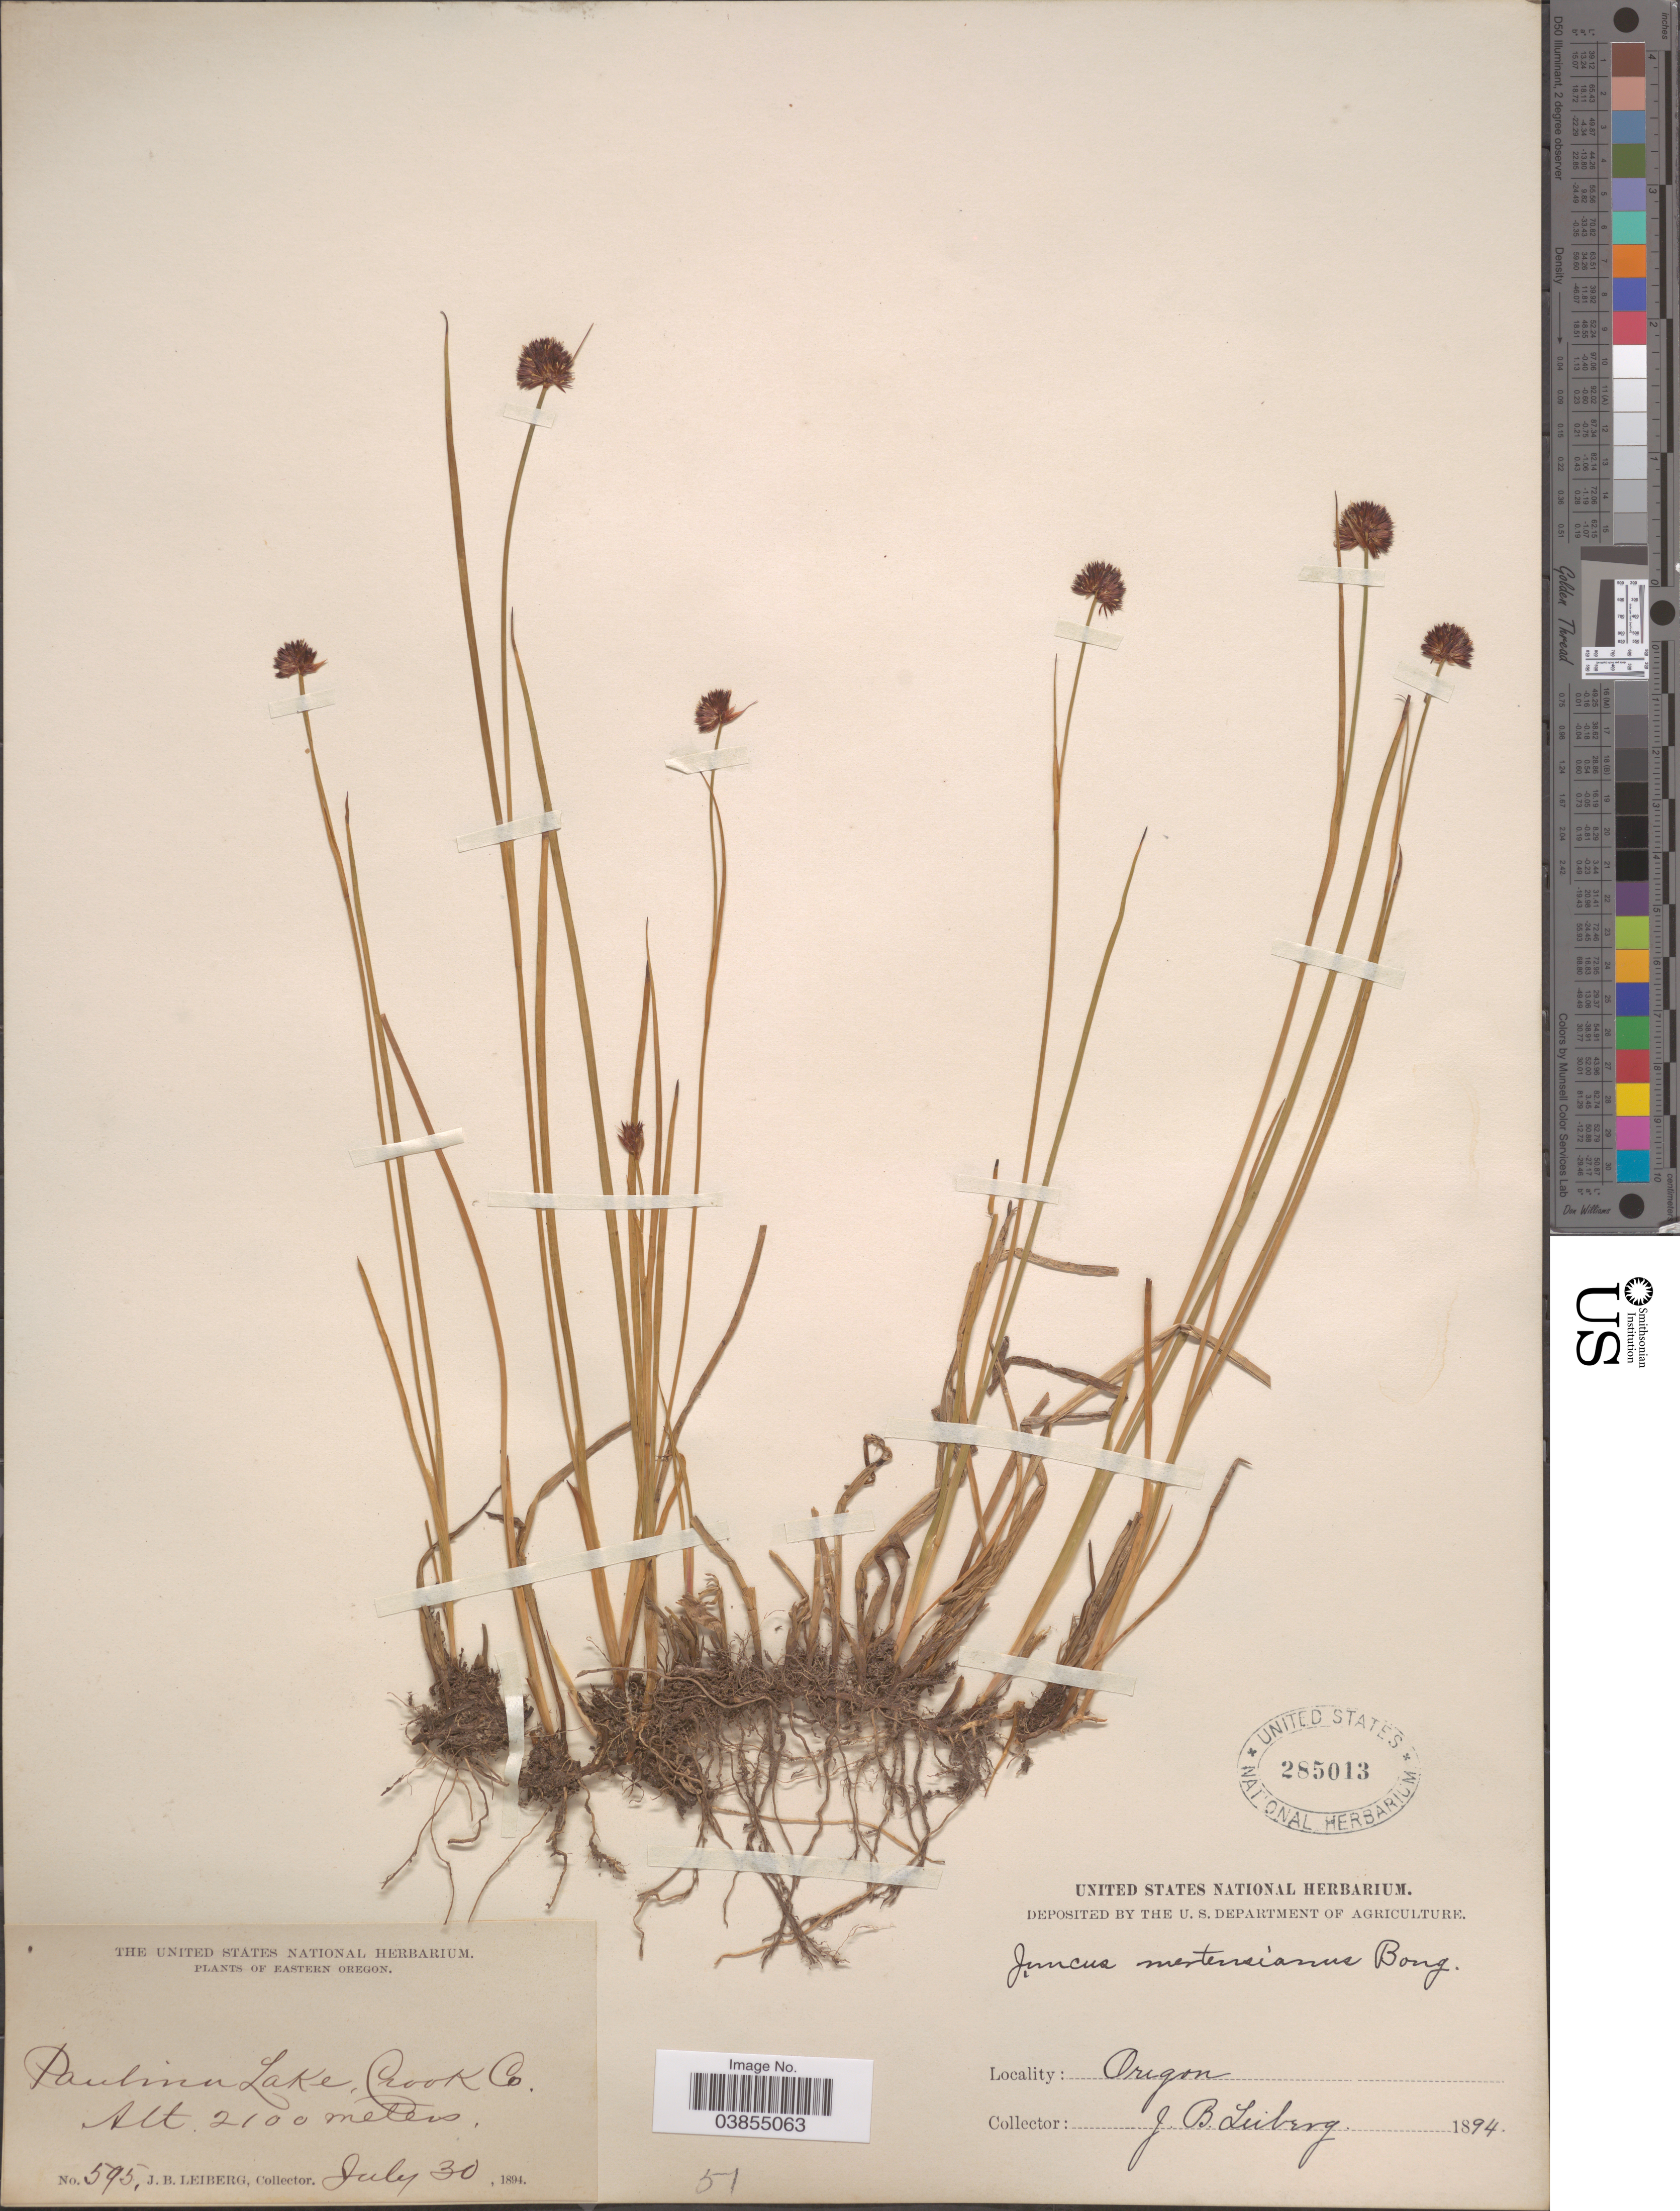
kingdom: Plantae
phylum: Tracheophyta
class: Liliopsida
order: Poales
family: Juncaceae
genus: Juncus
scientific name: Juncus mertensianus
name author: Bong.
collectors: J. B. Leiberg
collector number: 595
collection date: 1894-07-30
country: United States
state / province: Oregon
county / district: Deschutes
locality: Eastern Oregon. Paulina Lake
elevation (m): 2100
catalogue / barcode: US 285013